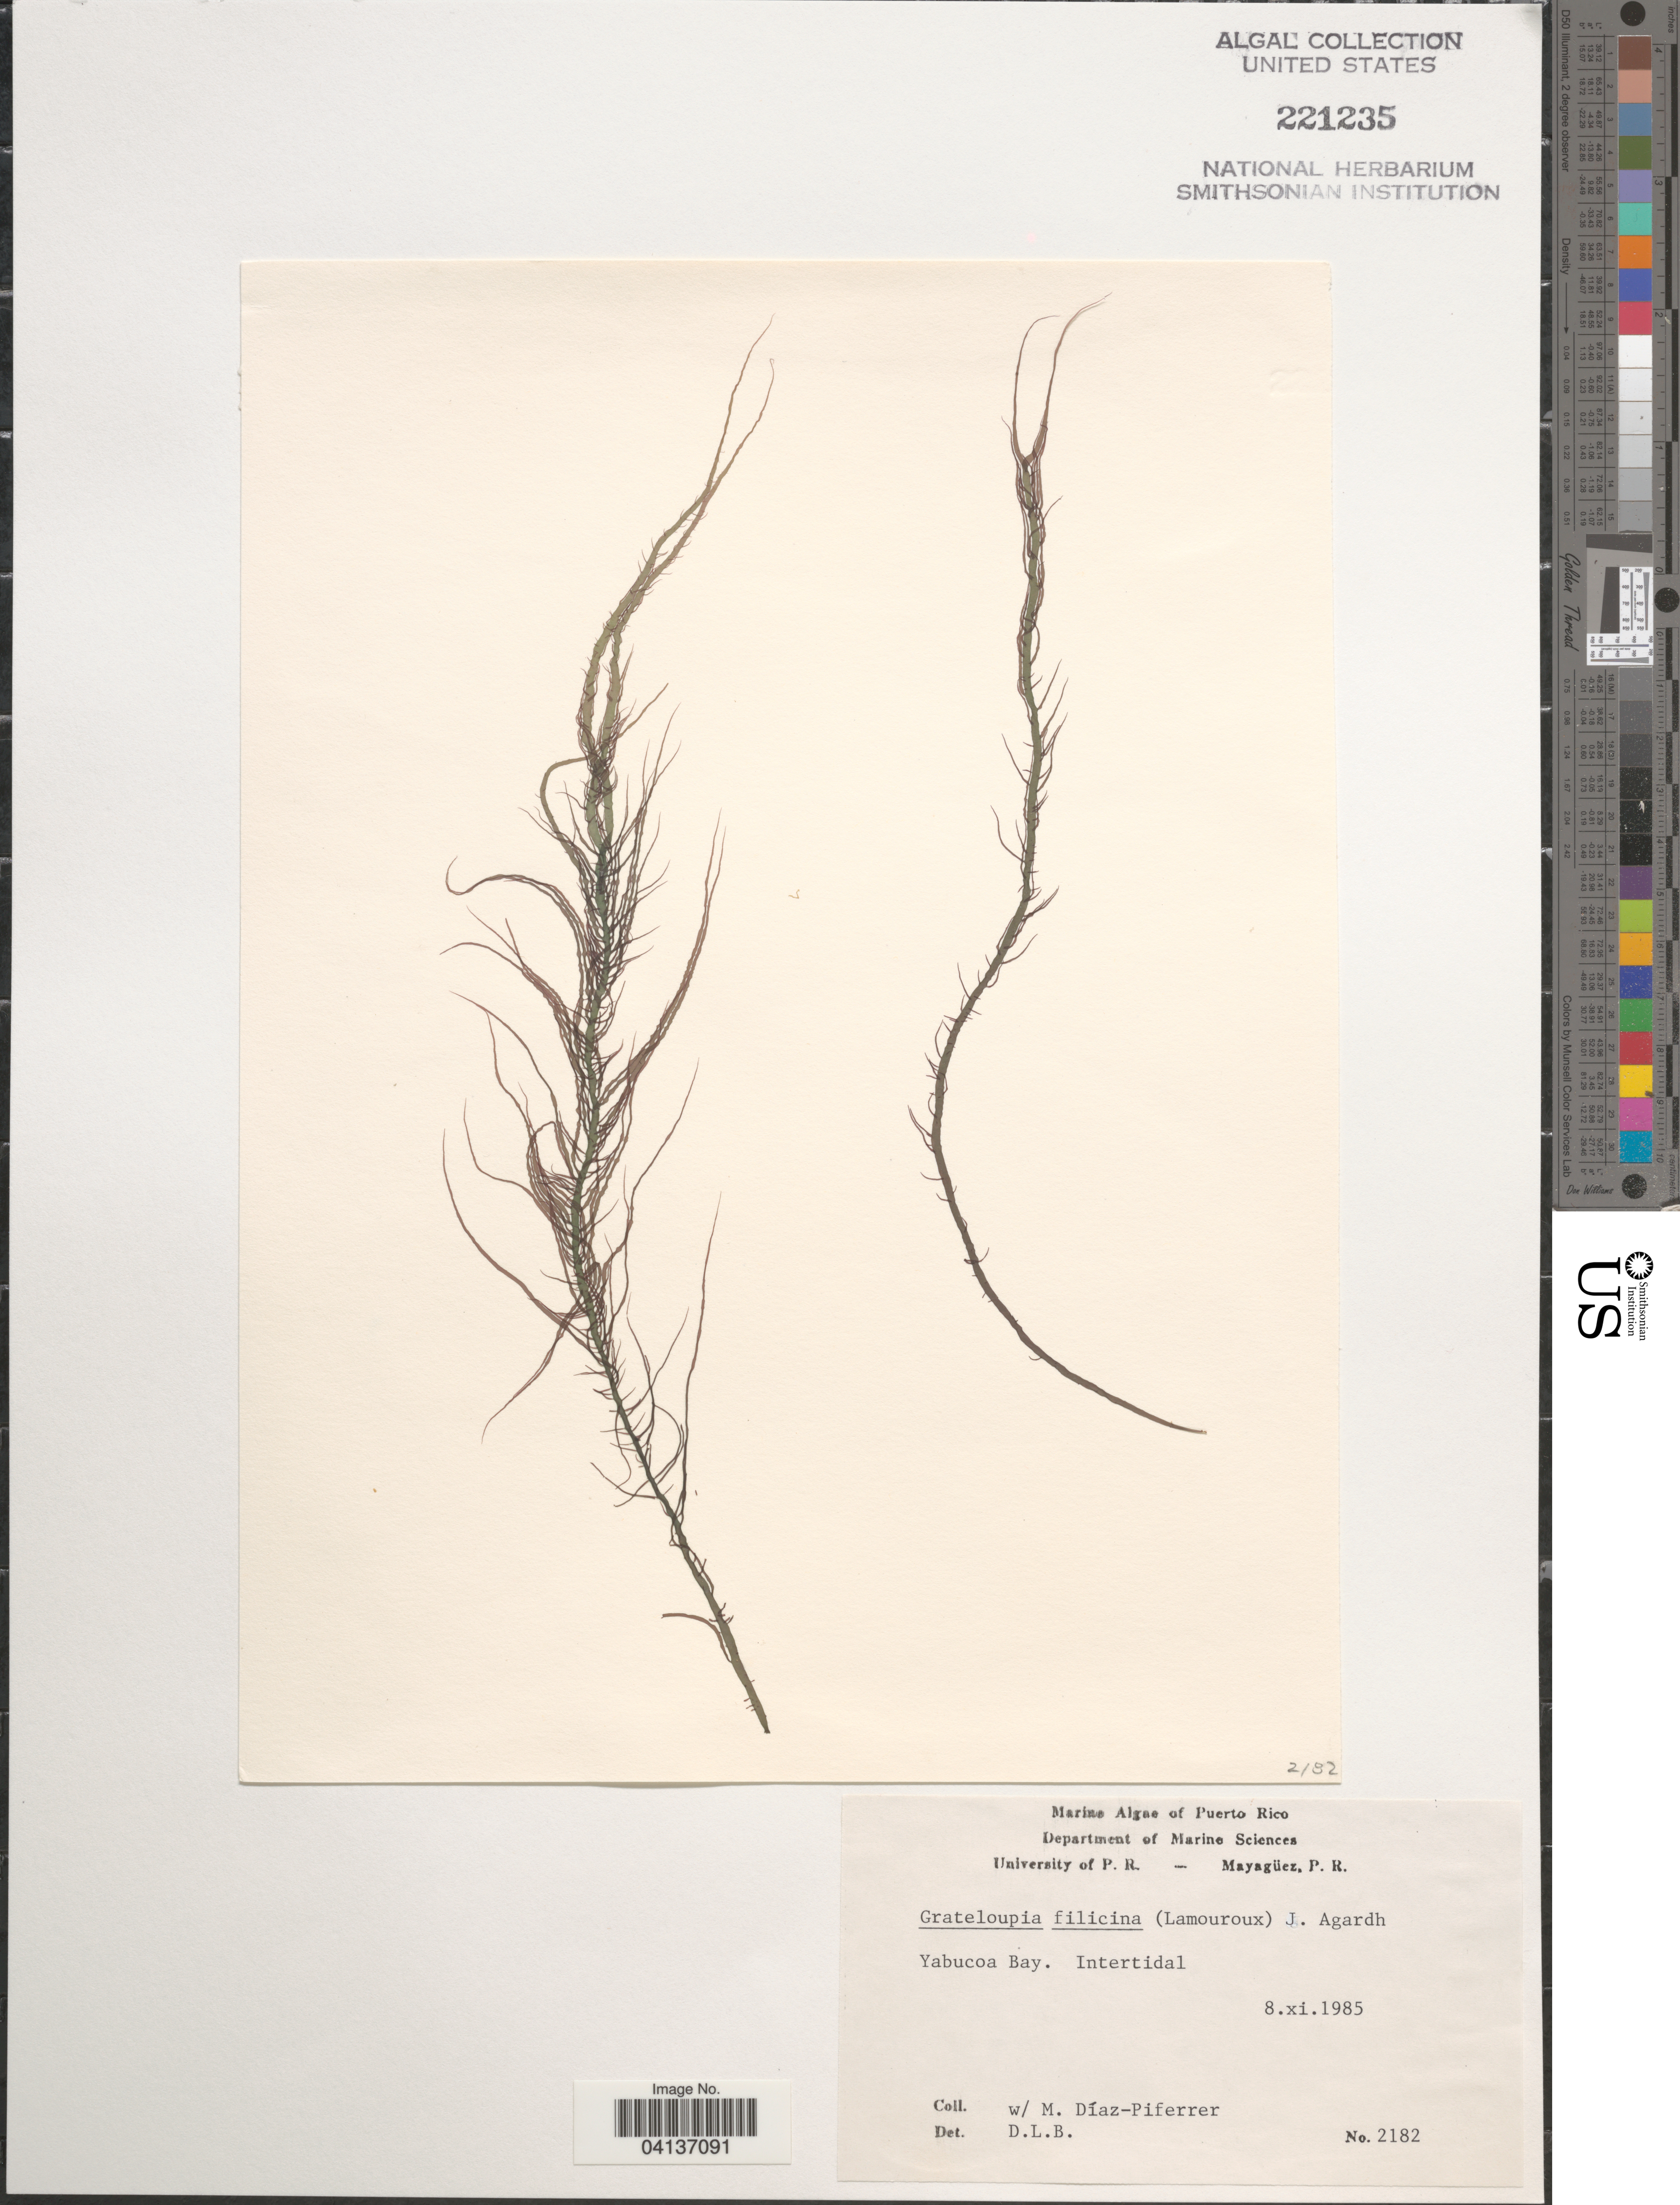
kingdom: Plantae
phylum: Rhodophyta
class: Florideophyceae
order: Halymeniales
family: Halymeniaceae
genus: Grateloupia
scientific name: Grateloupia filicina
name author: (J.V.Lamouroux) C. Agardh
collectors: D. L. B. & M. Diaz-Piferrer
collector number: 2182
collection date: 1985-11-08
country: Puerto Rico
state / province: Yabucoa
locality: Yabucoa Bay.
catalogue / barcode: US 221235